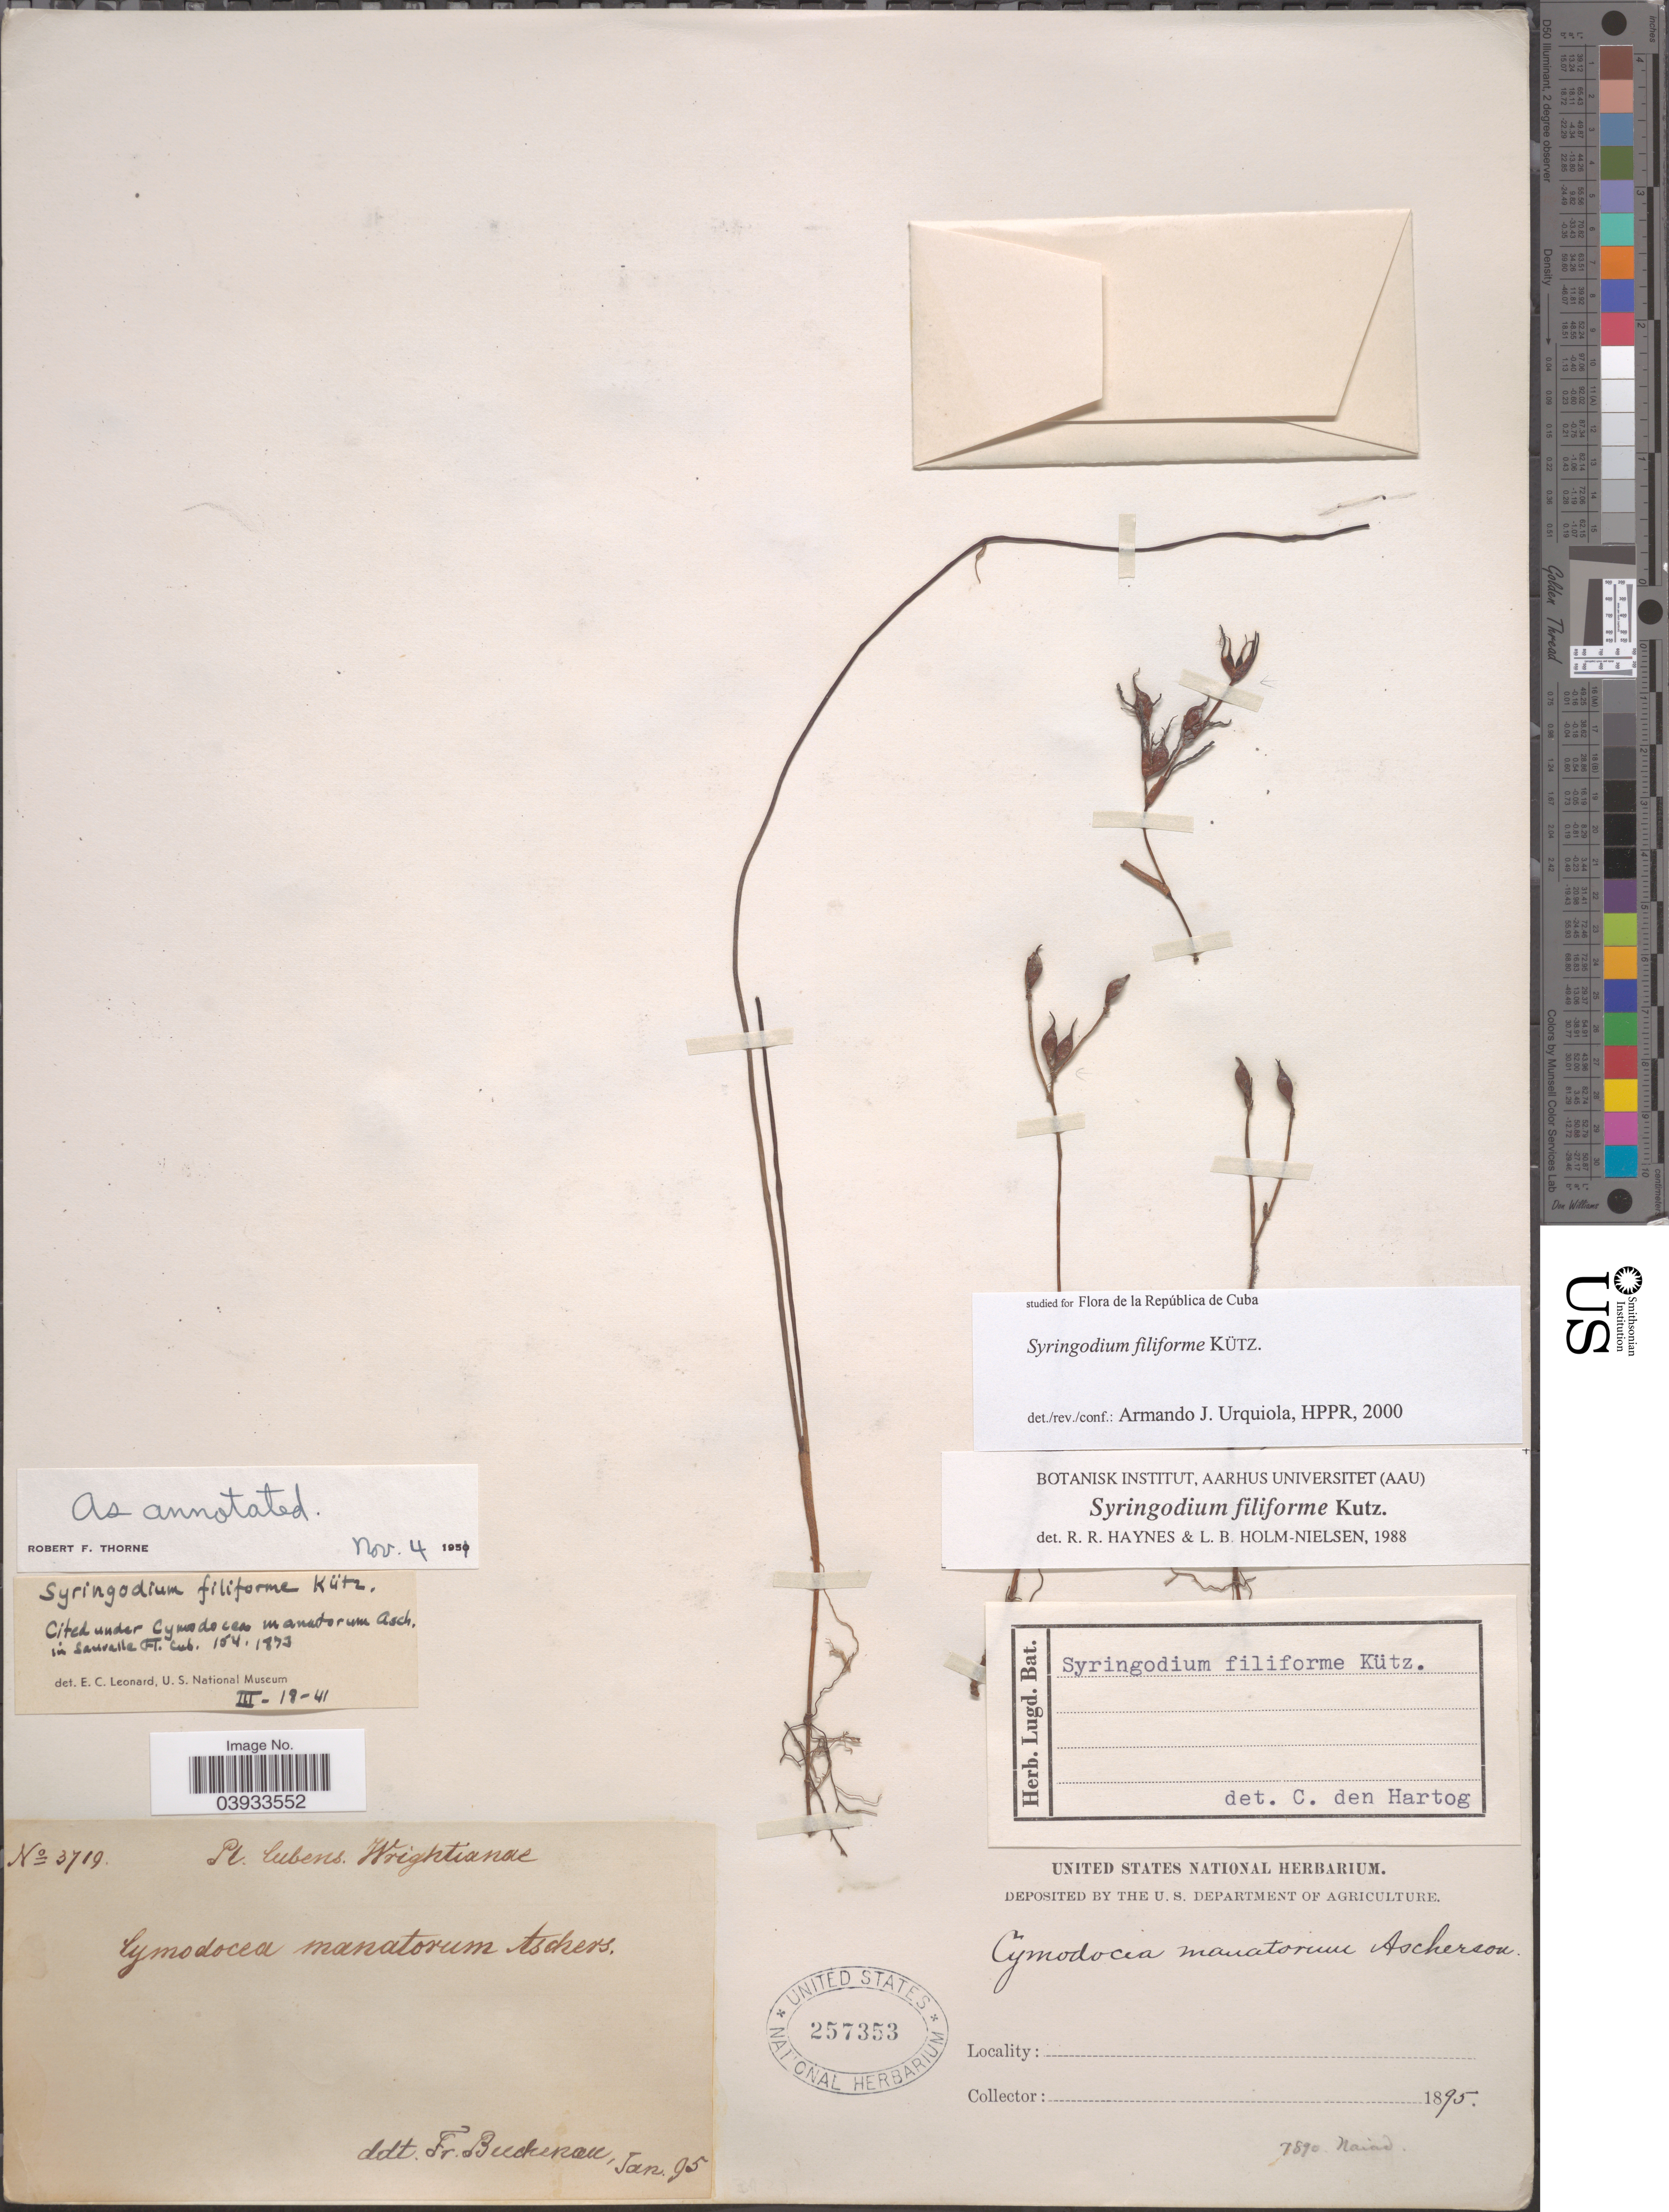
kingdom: Plantae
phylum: Tracheophyta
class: Liliopsida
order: Alismatales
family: Cymodoceaceae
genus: Syringodium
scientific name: Syringodium filiforme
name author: Kütz.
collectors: Wright, --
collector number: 3719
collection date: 1895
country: Cuba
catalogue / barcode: US 257353